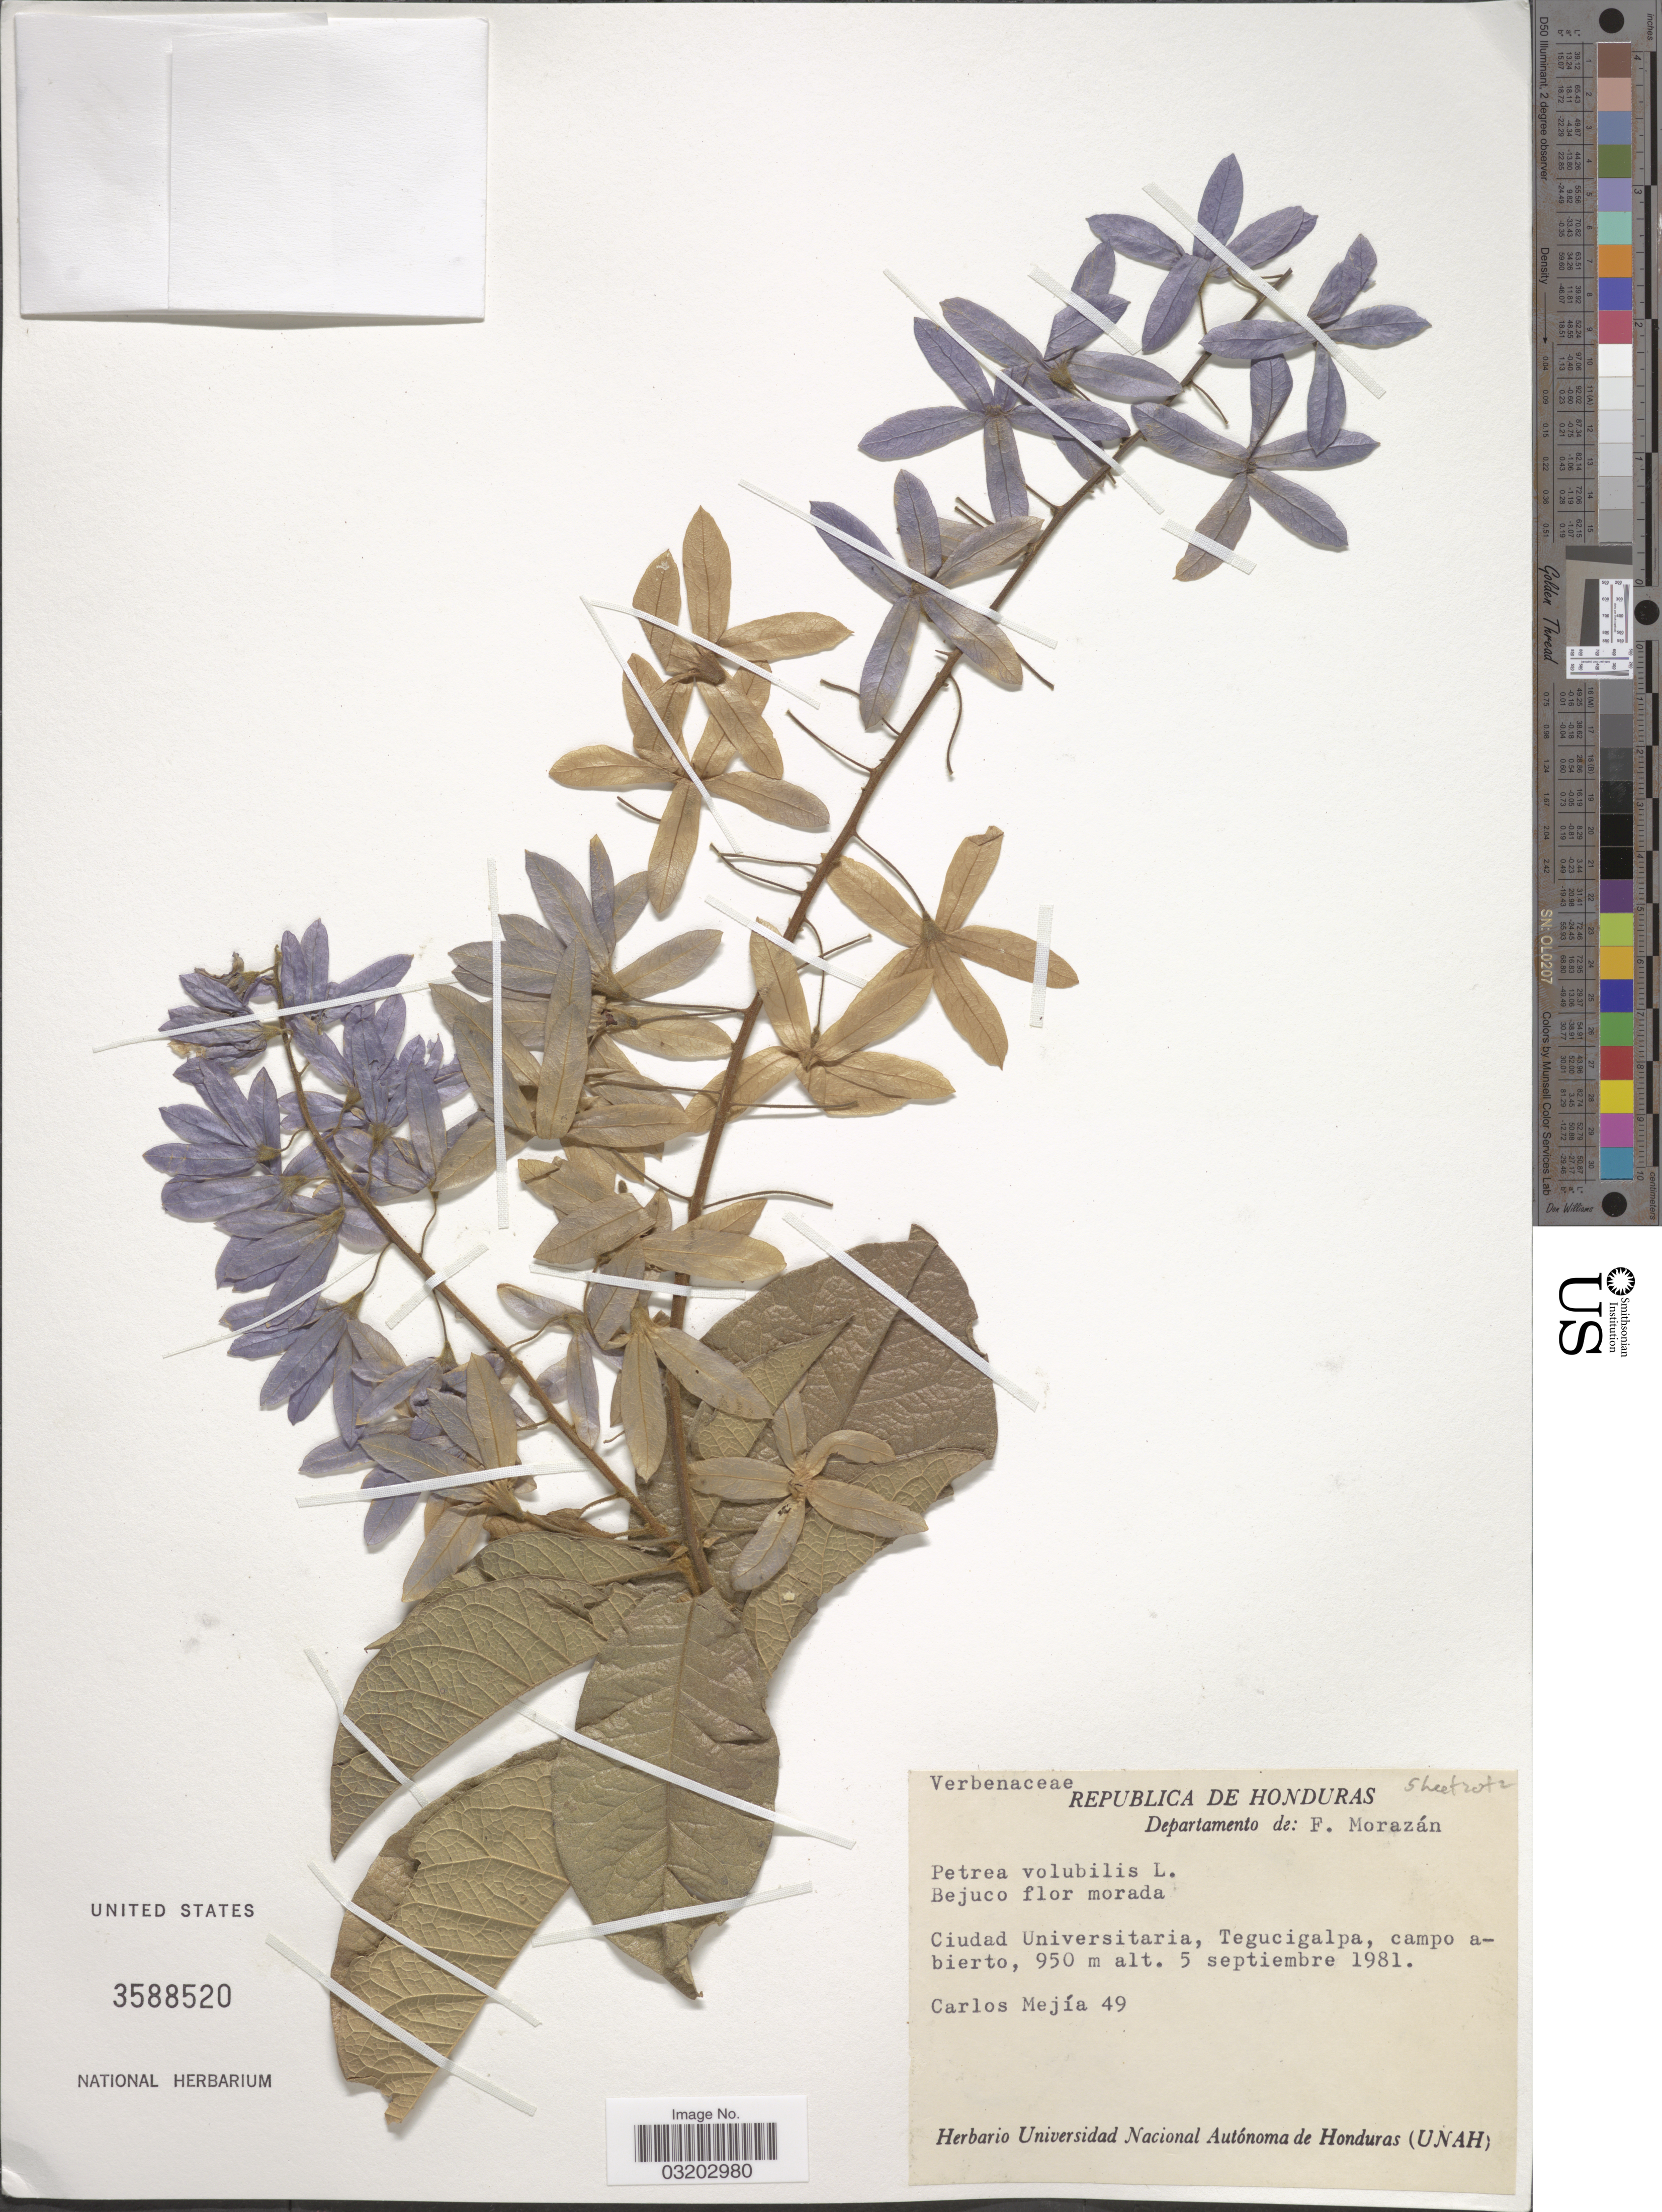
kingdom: Plantae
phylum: Tracheophyta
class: Magnoliopsida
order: Lamiales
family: Verbenaceae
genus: Petrea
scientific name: Petrea volubilis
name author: L.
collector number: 49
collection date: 1981-09-05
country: Honduras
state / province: Fco. Morazán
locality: Departamento de: F. Morazán, Ciudad Universitaria, Tegucigalpa, campo abierto.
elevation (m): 950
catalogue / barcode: US 3588520